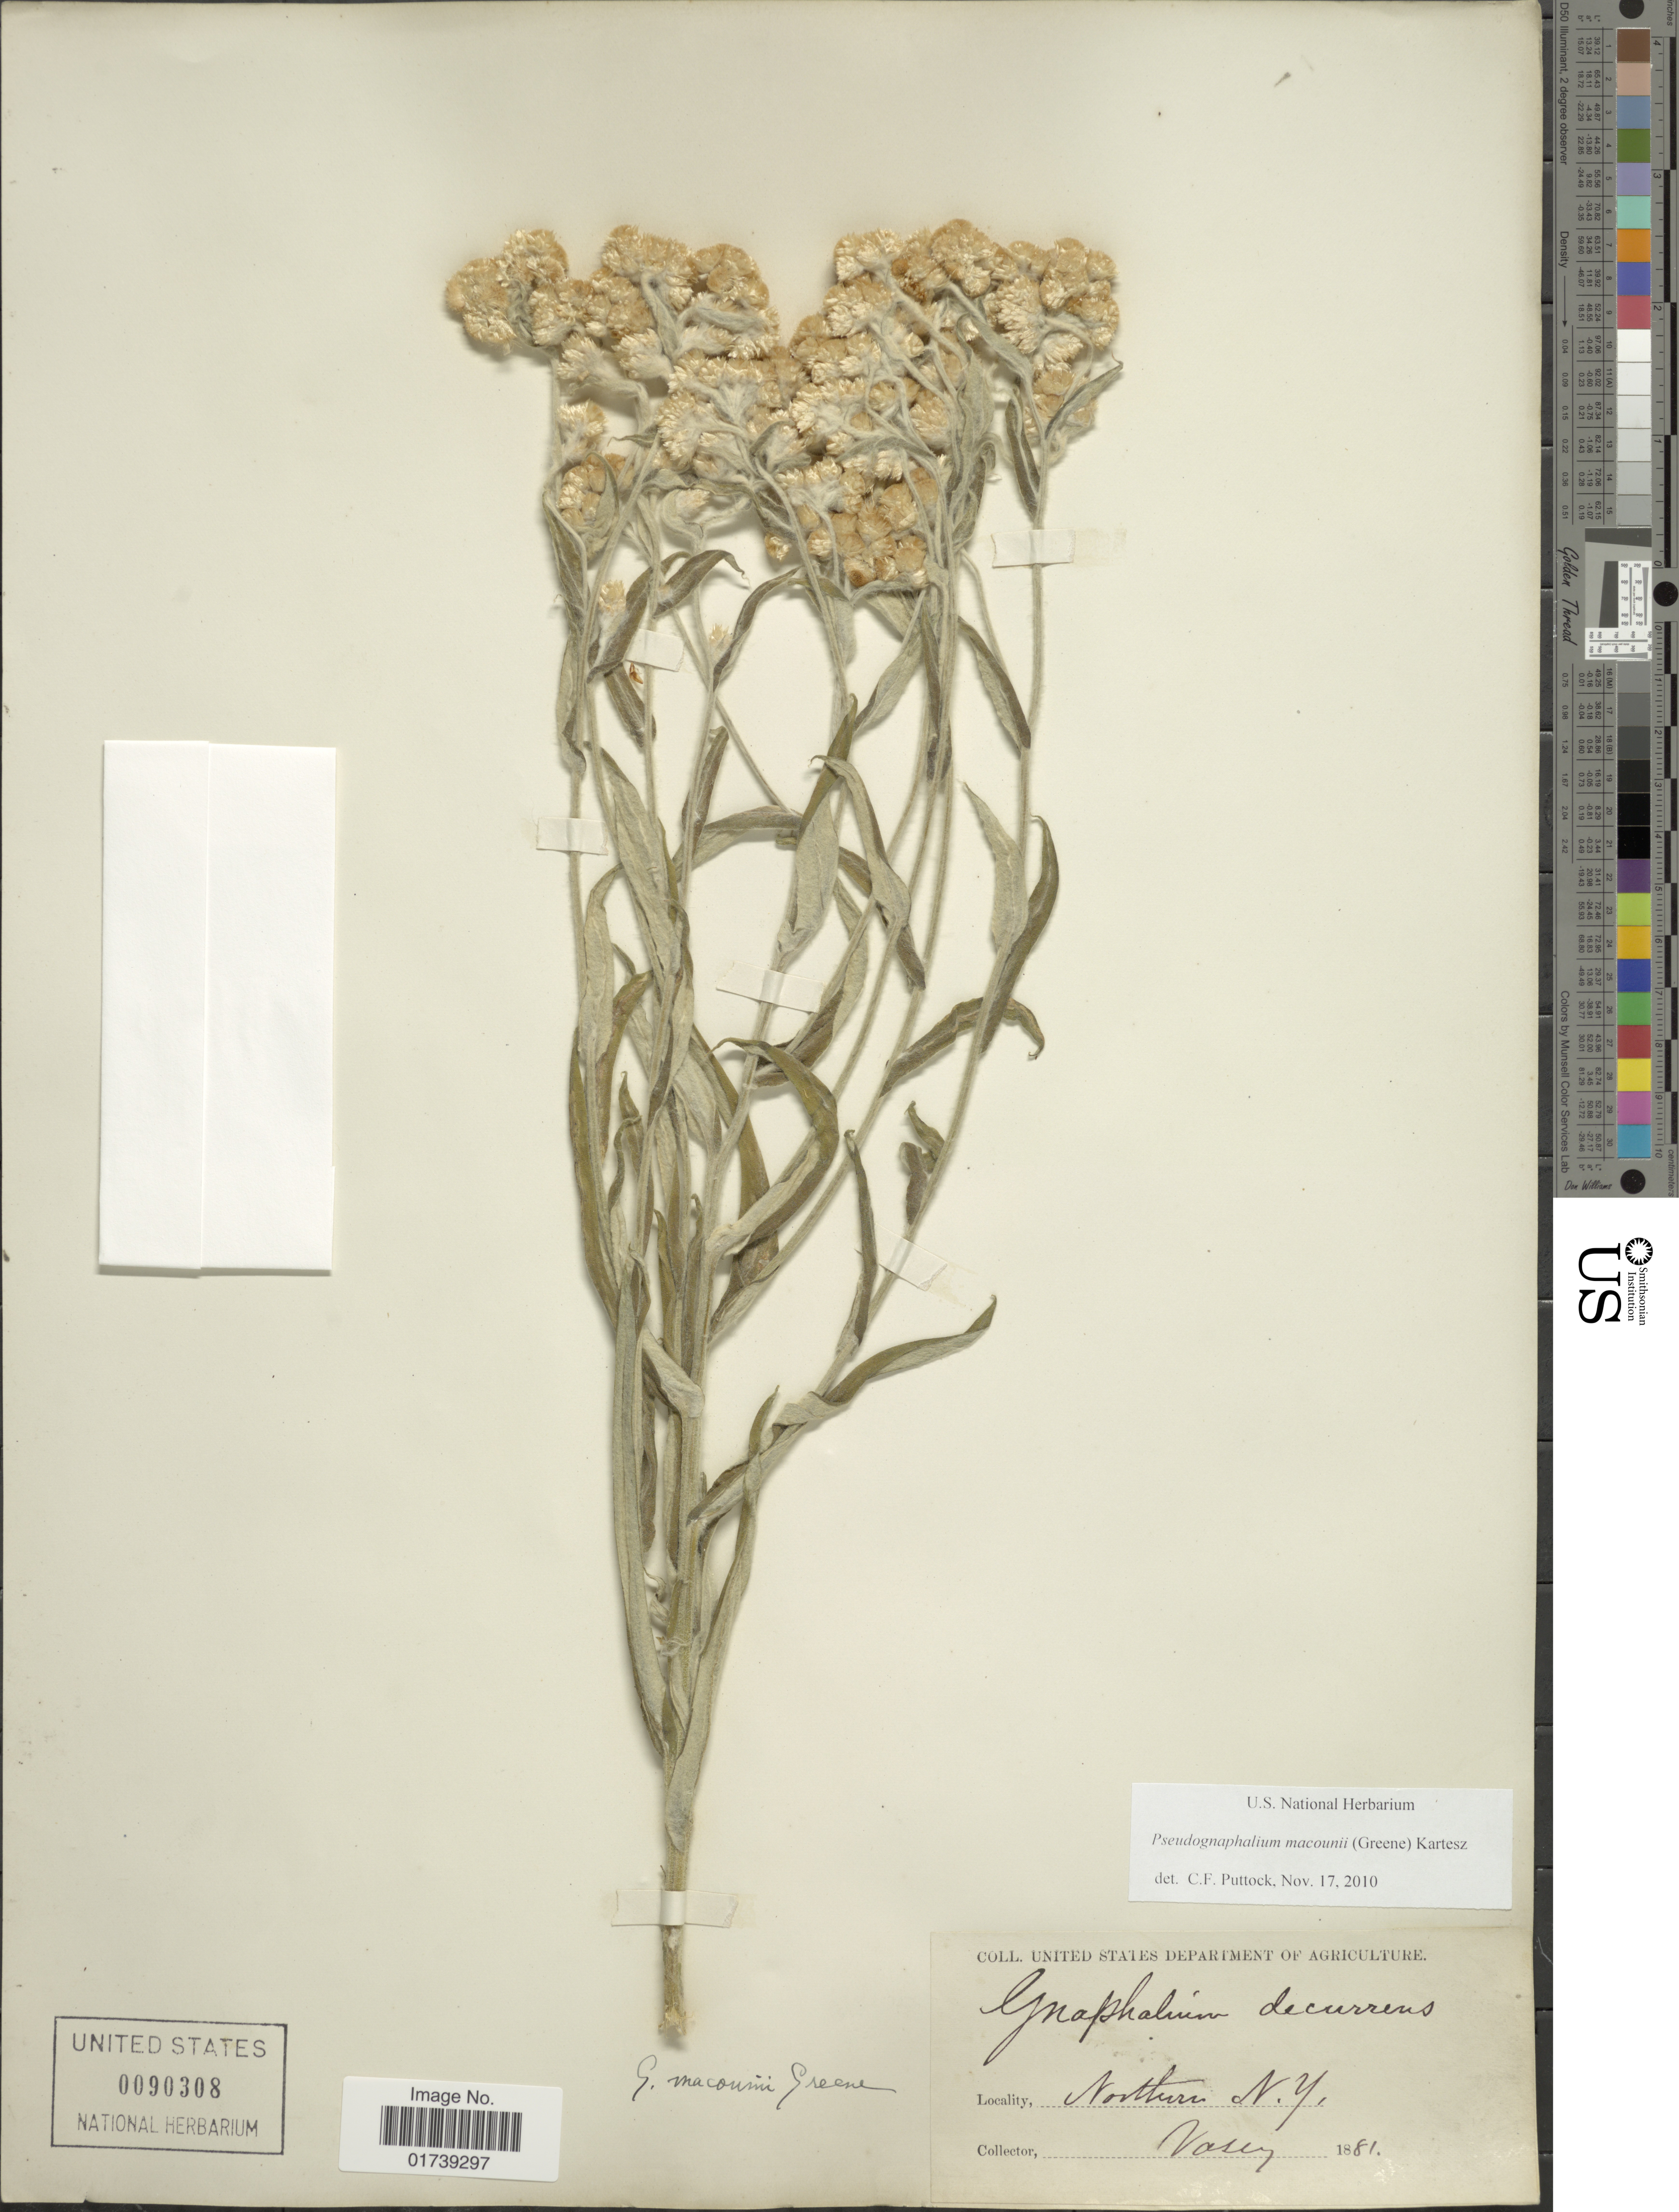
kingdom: Plantae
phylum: Tracheophyta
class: Magnoliopsida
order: Asterales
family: Asteraceae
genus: Pseudognaphalium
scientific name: Pseudognaphalium macounii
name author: (Greene) Kartesz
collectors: Vasey, --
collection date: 1881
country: United States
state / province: New York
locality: Northern, N. Y.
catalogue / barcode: US 90308